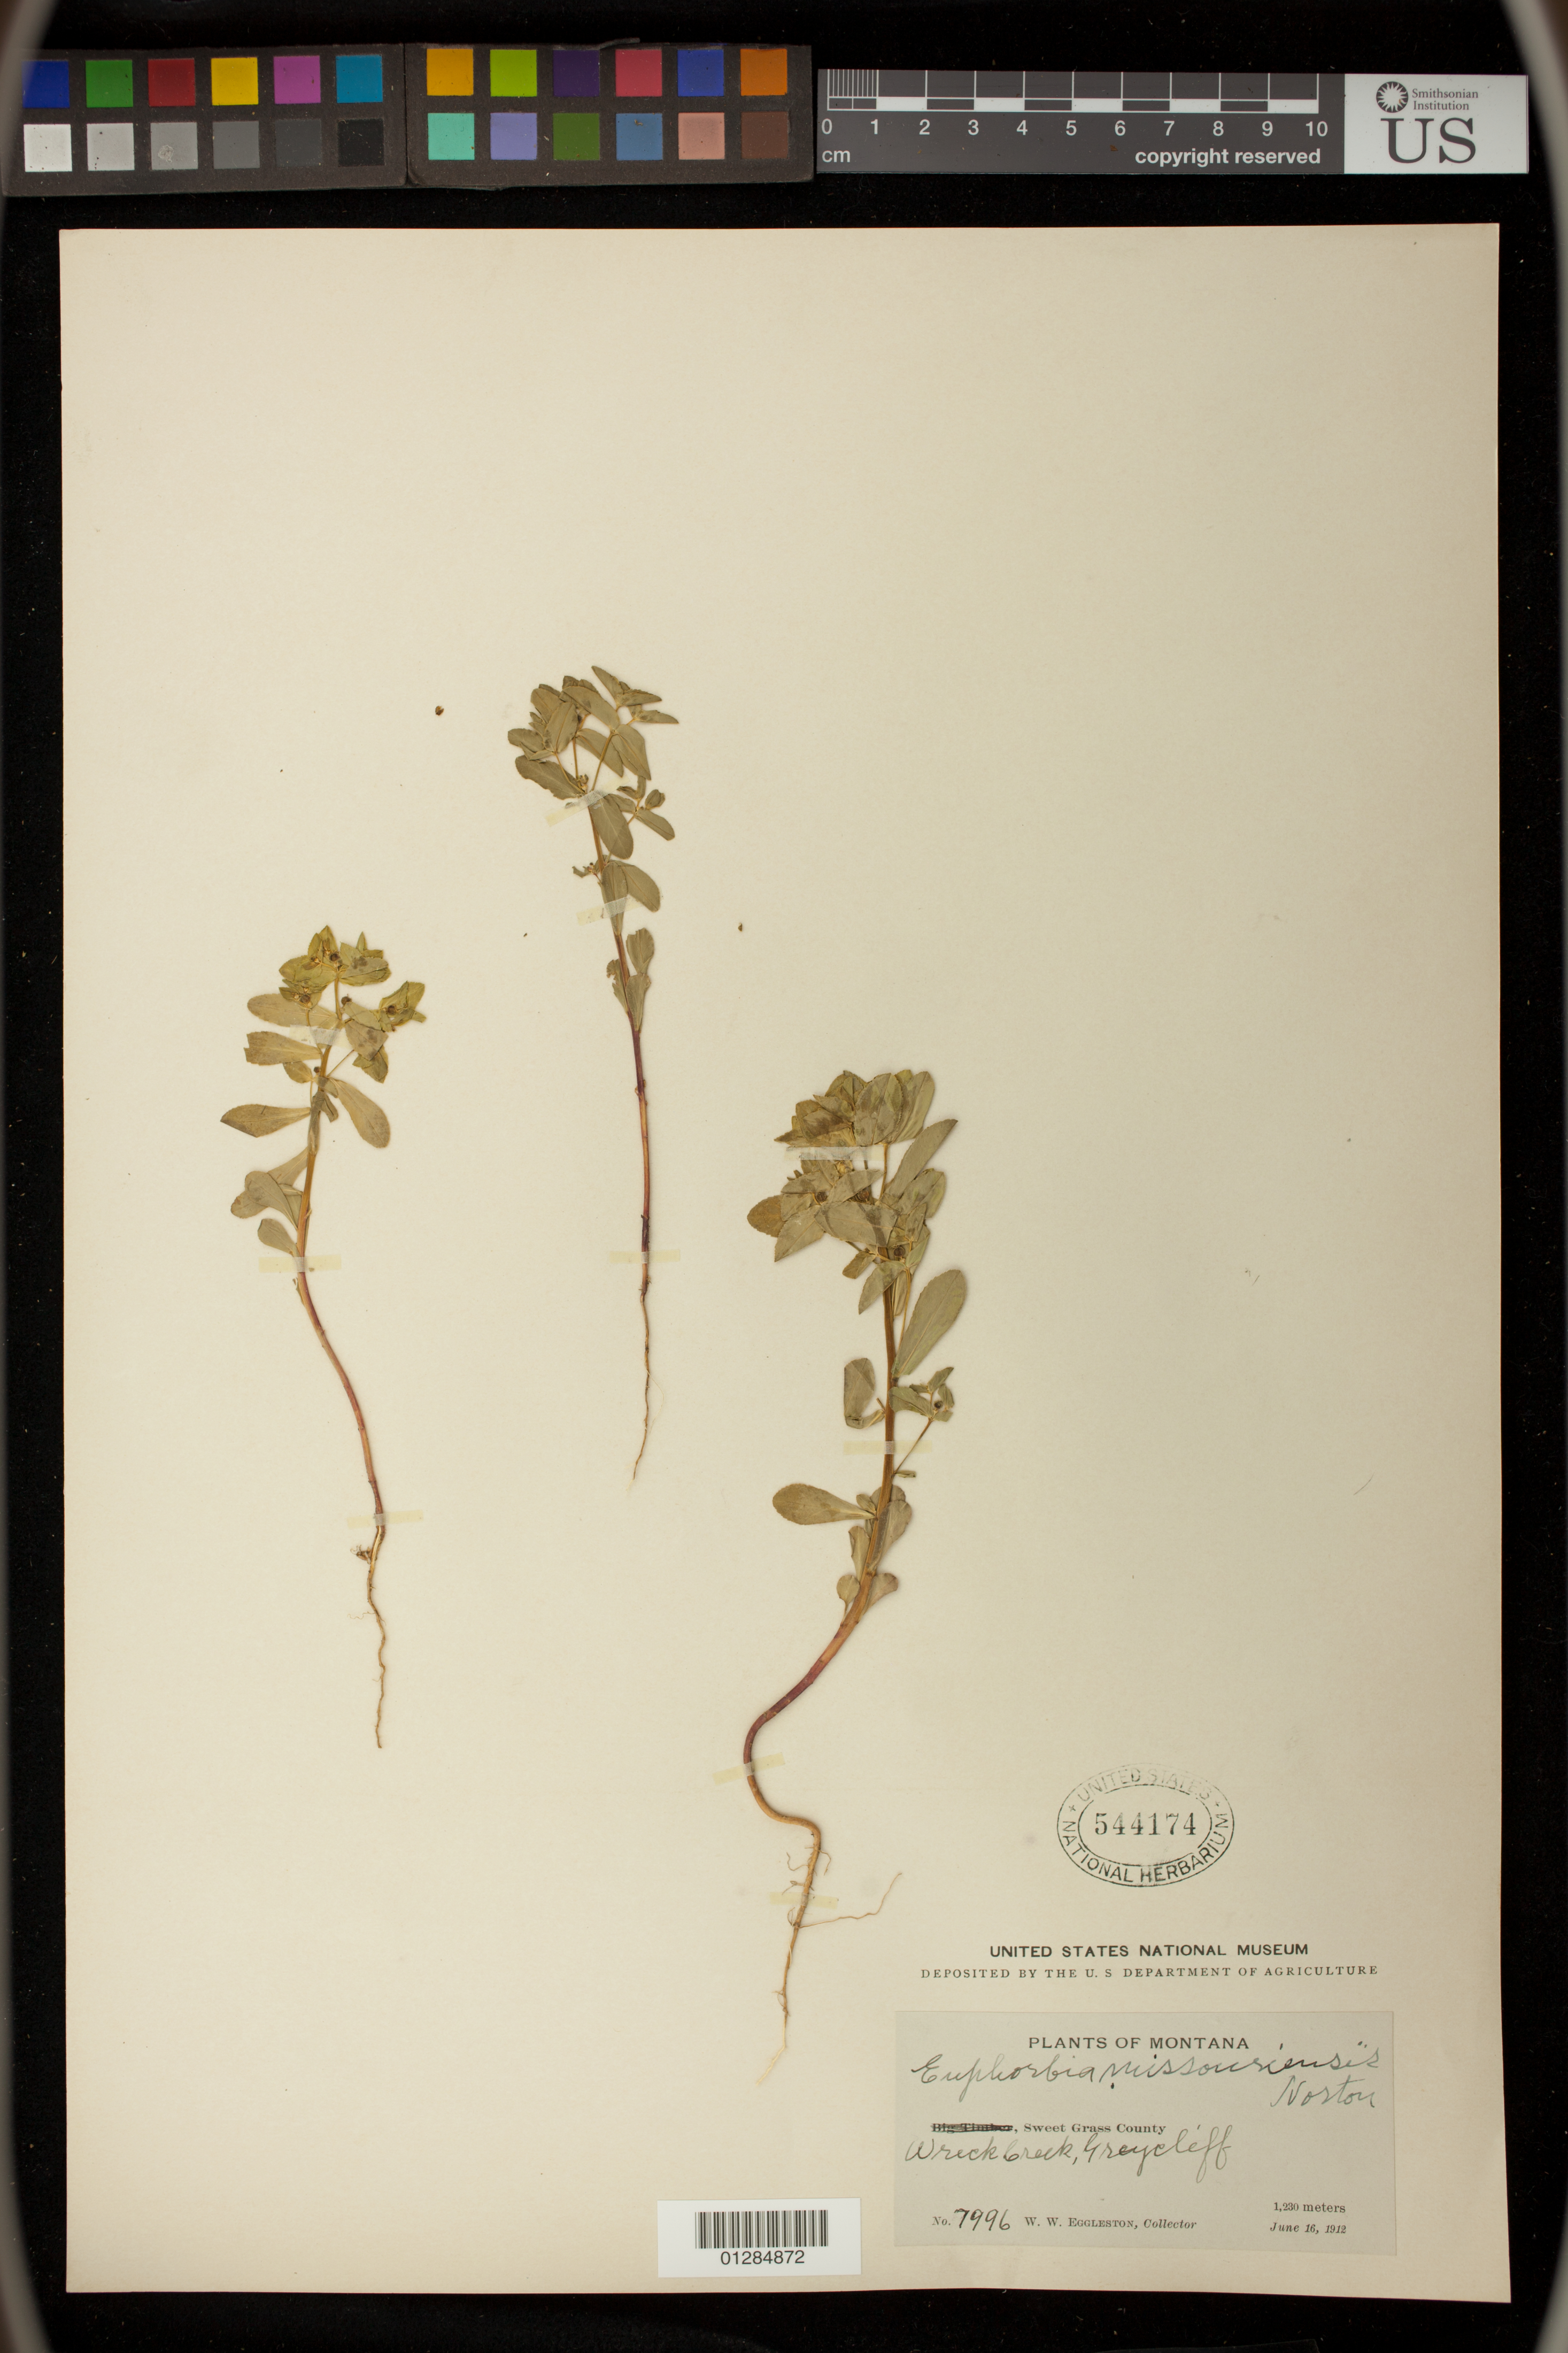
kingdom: Plantae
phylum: Tracheophyta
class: Magnoliopsida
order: Malpighiales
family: Euphorbiaceae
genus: Euphorbia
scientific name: Euphorbia spathulata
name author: Lam.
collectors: W. W. Eggleston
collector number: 7996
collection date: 1912-06-16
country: United States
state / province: Montana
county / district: Sweet Grass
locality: Wreck Creek, Greycliff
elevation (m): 1230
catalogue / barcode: US 544174